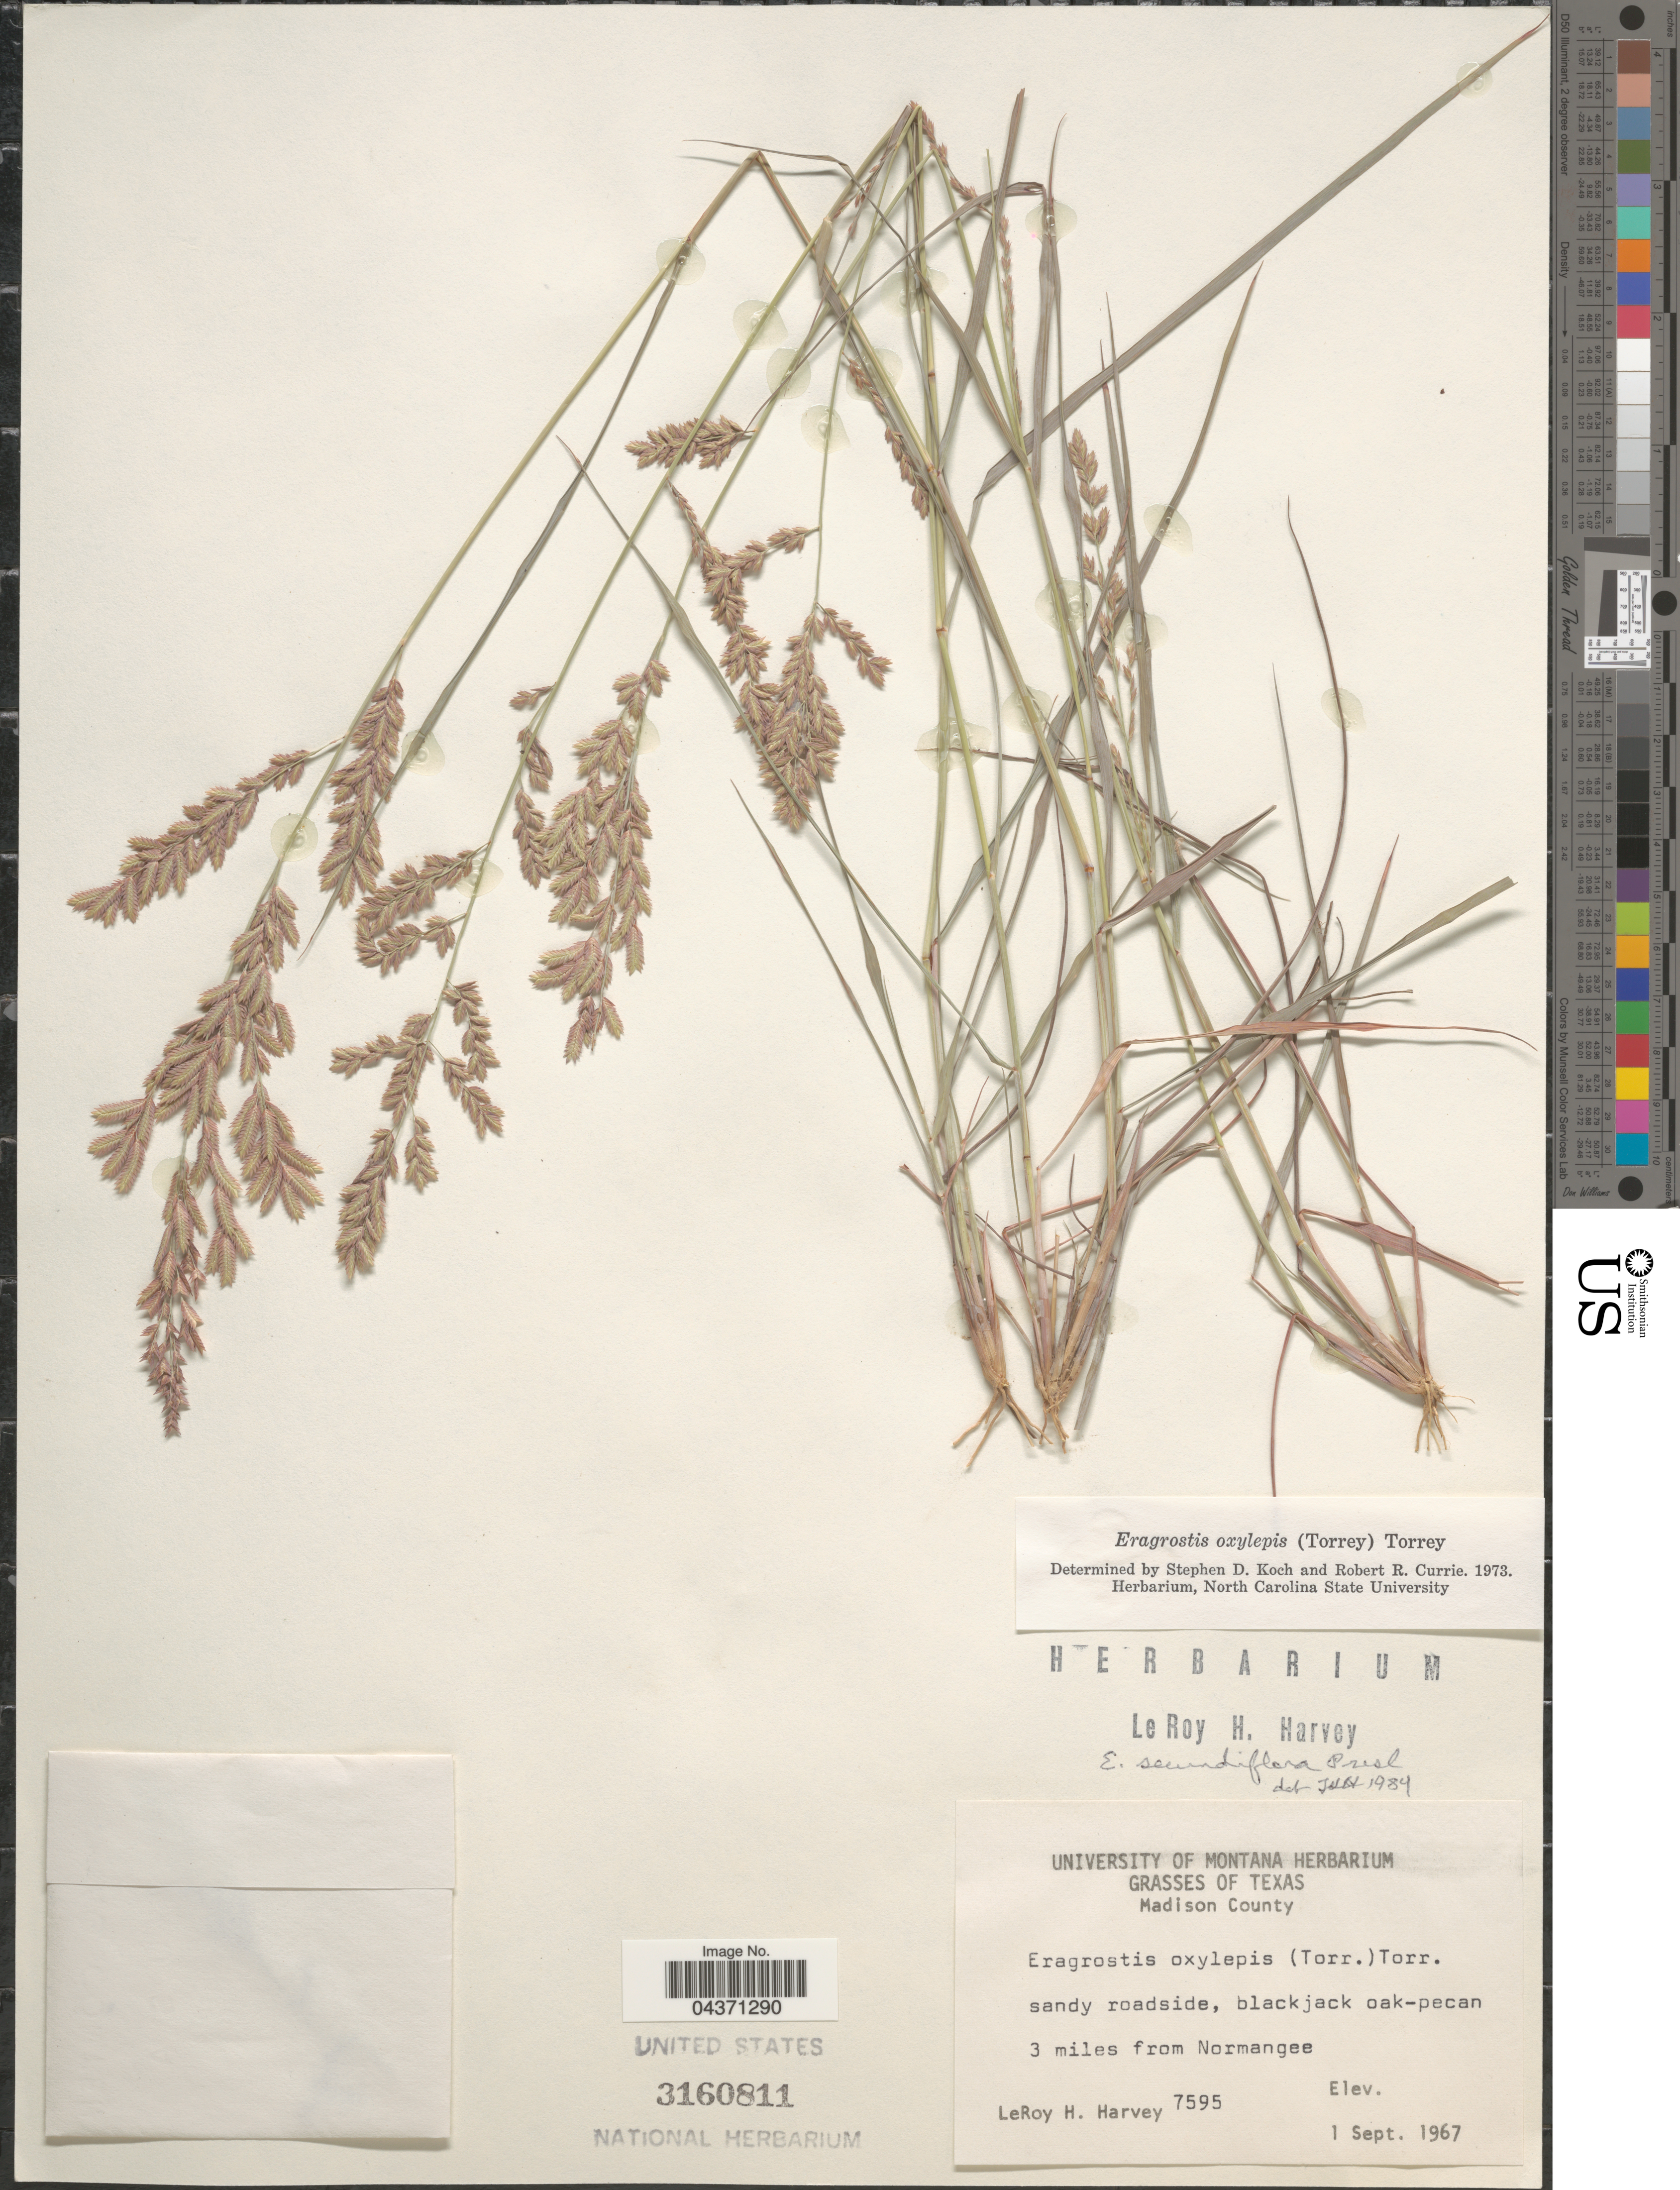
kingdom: Plantae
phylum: Tracheophyta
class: Liliopsida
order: Poales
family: Poaceae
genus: Eragrostis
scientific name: Eragrostis secundiflora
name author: J. Presl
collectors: L. H. Harvey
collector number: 7595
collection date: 1967-09-01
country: United States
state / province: Texas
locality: Madison County. 3 miles from Normangee.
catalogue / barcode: US 3160811